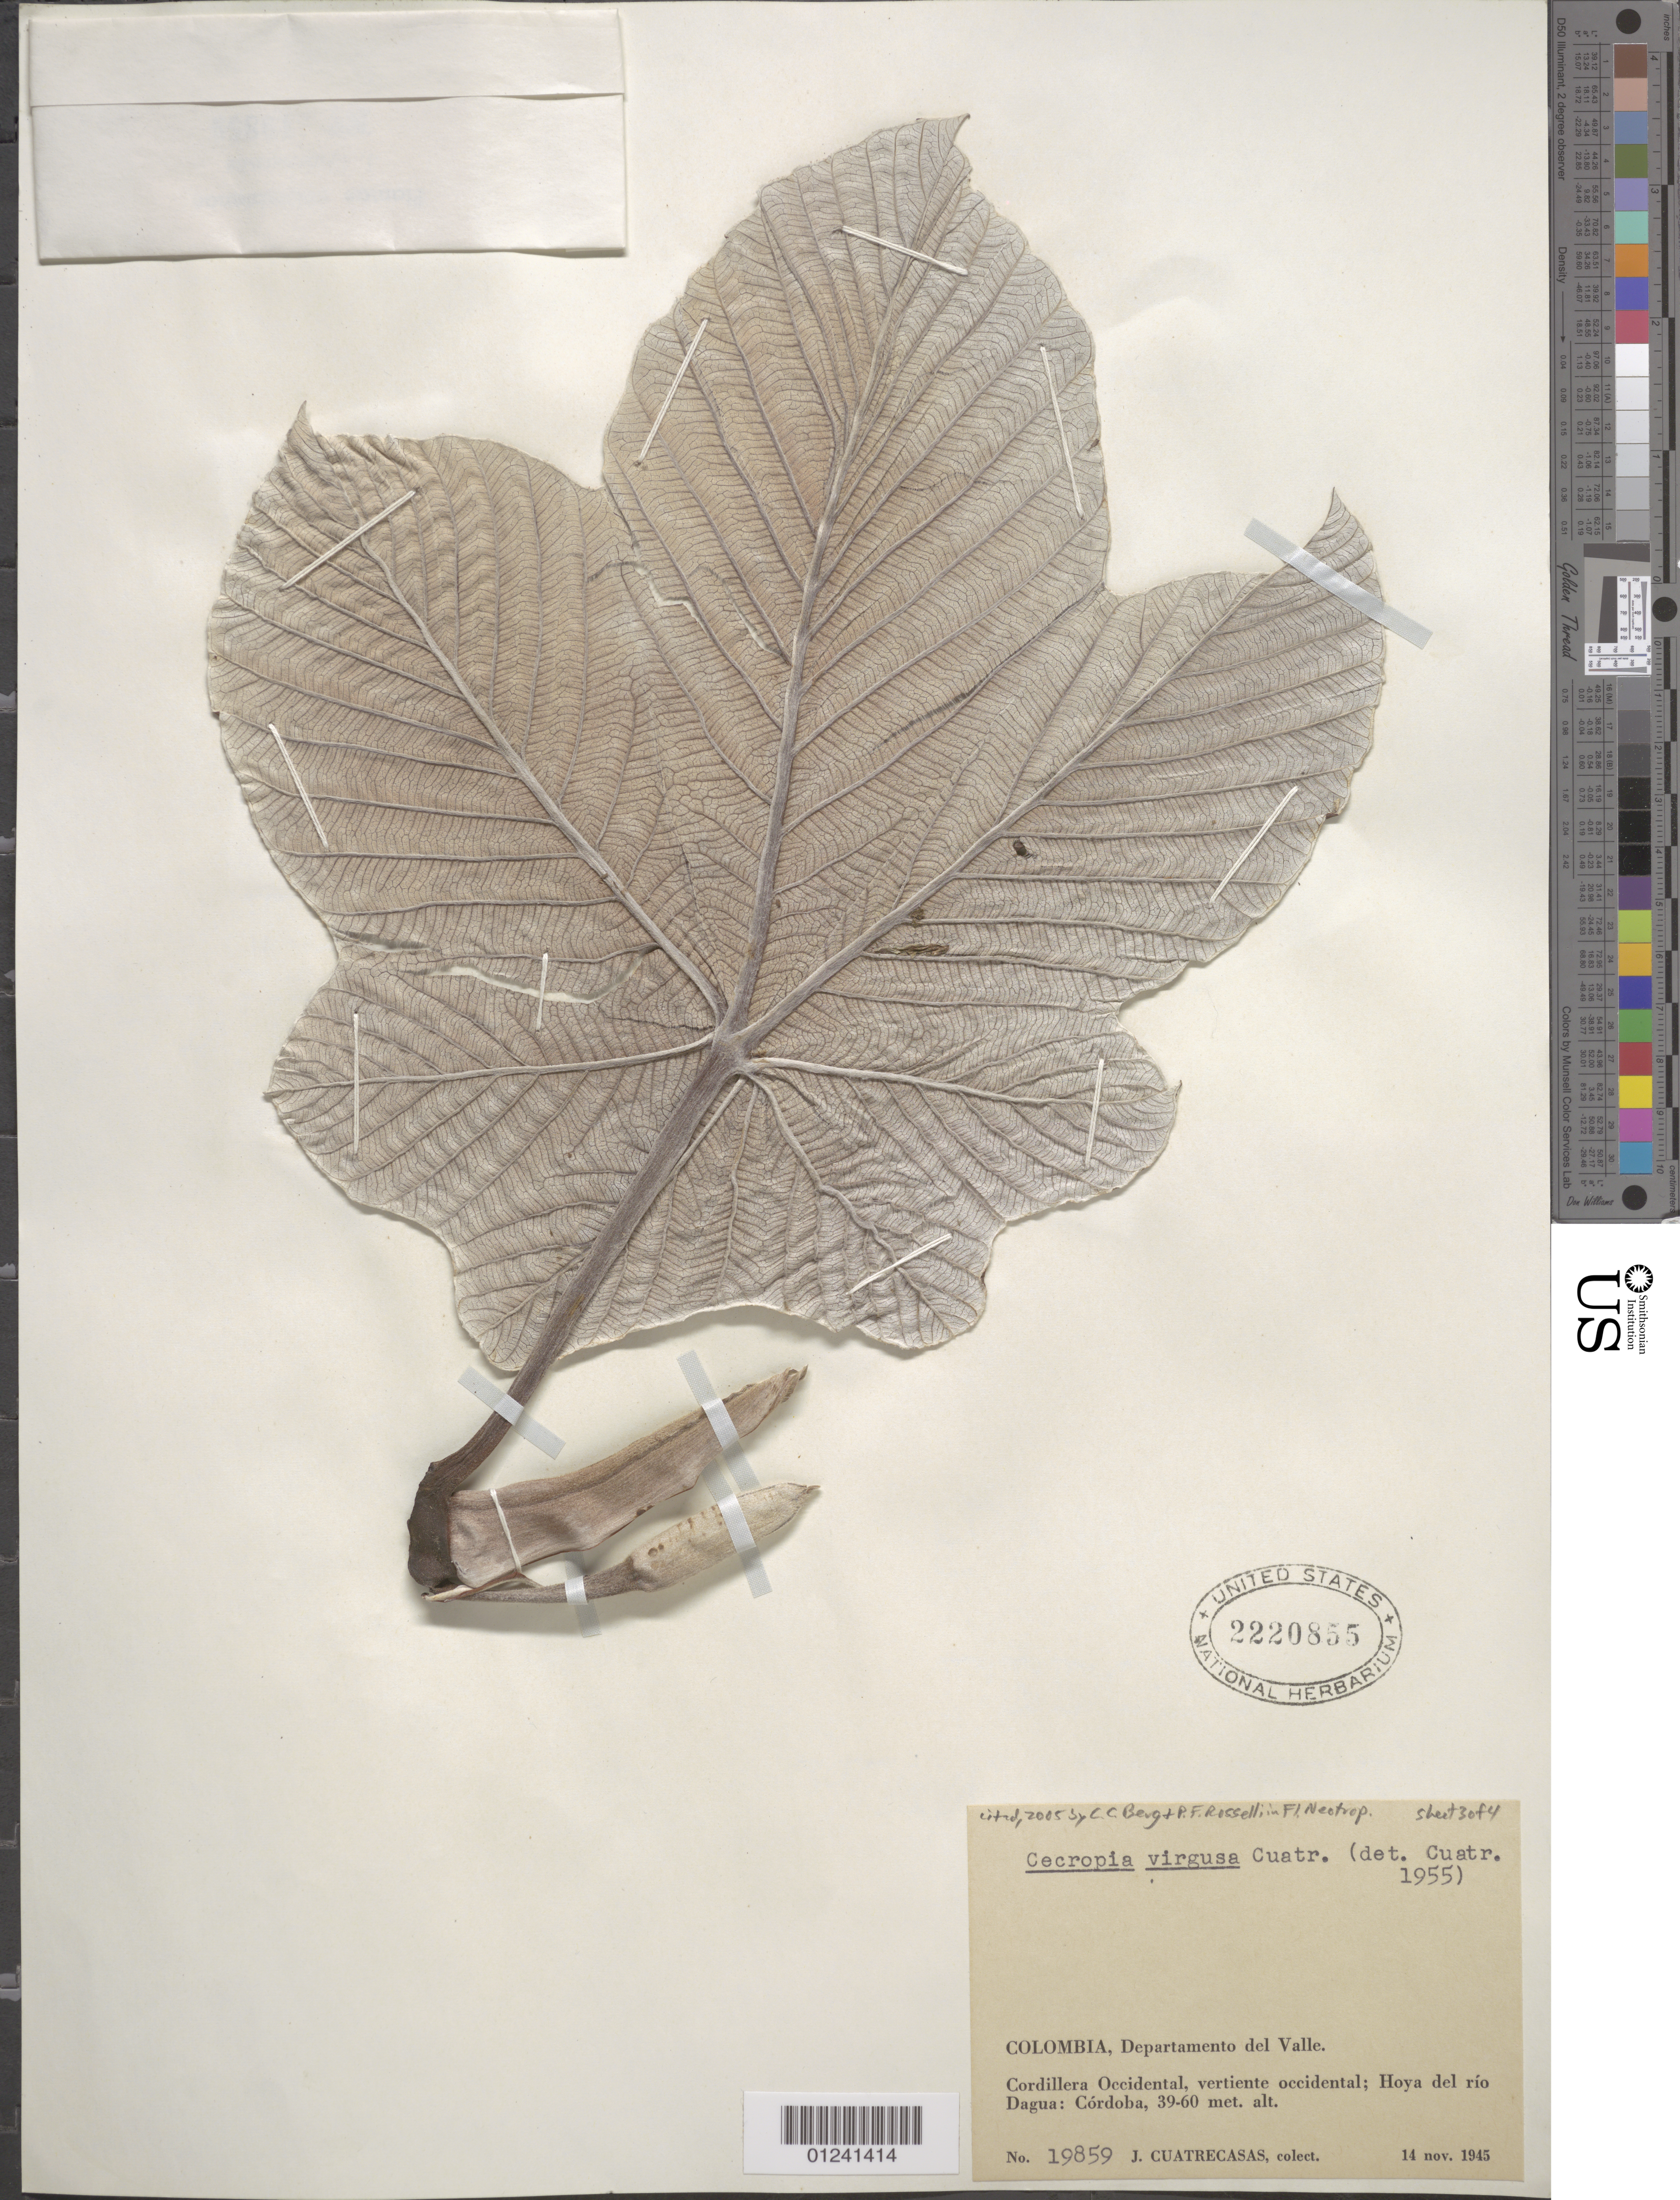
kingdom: Plantae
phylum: Tracheophyta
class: Magnoliopsida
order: Rosales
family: Urticaceae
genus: Cecropia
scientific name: Cecropia virgusa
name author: Cuatrec.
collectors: J. Cuatrecasas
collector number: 19859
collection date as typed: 14 Nov 1945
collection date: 1945-11-14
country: Colombia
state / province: Valle del Cauca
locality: Hoya del Rio Dagua, Cordoba.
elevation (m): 39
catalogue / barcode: US 2220855